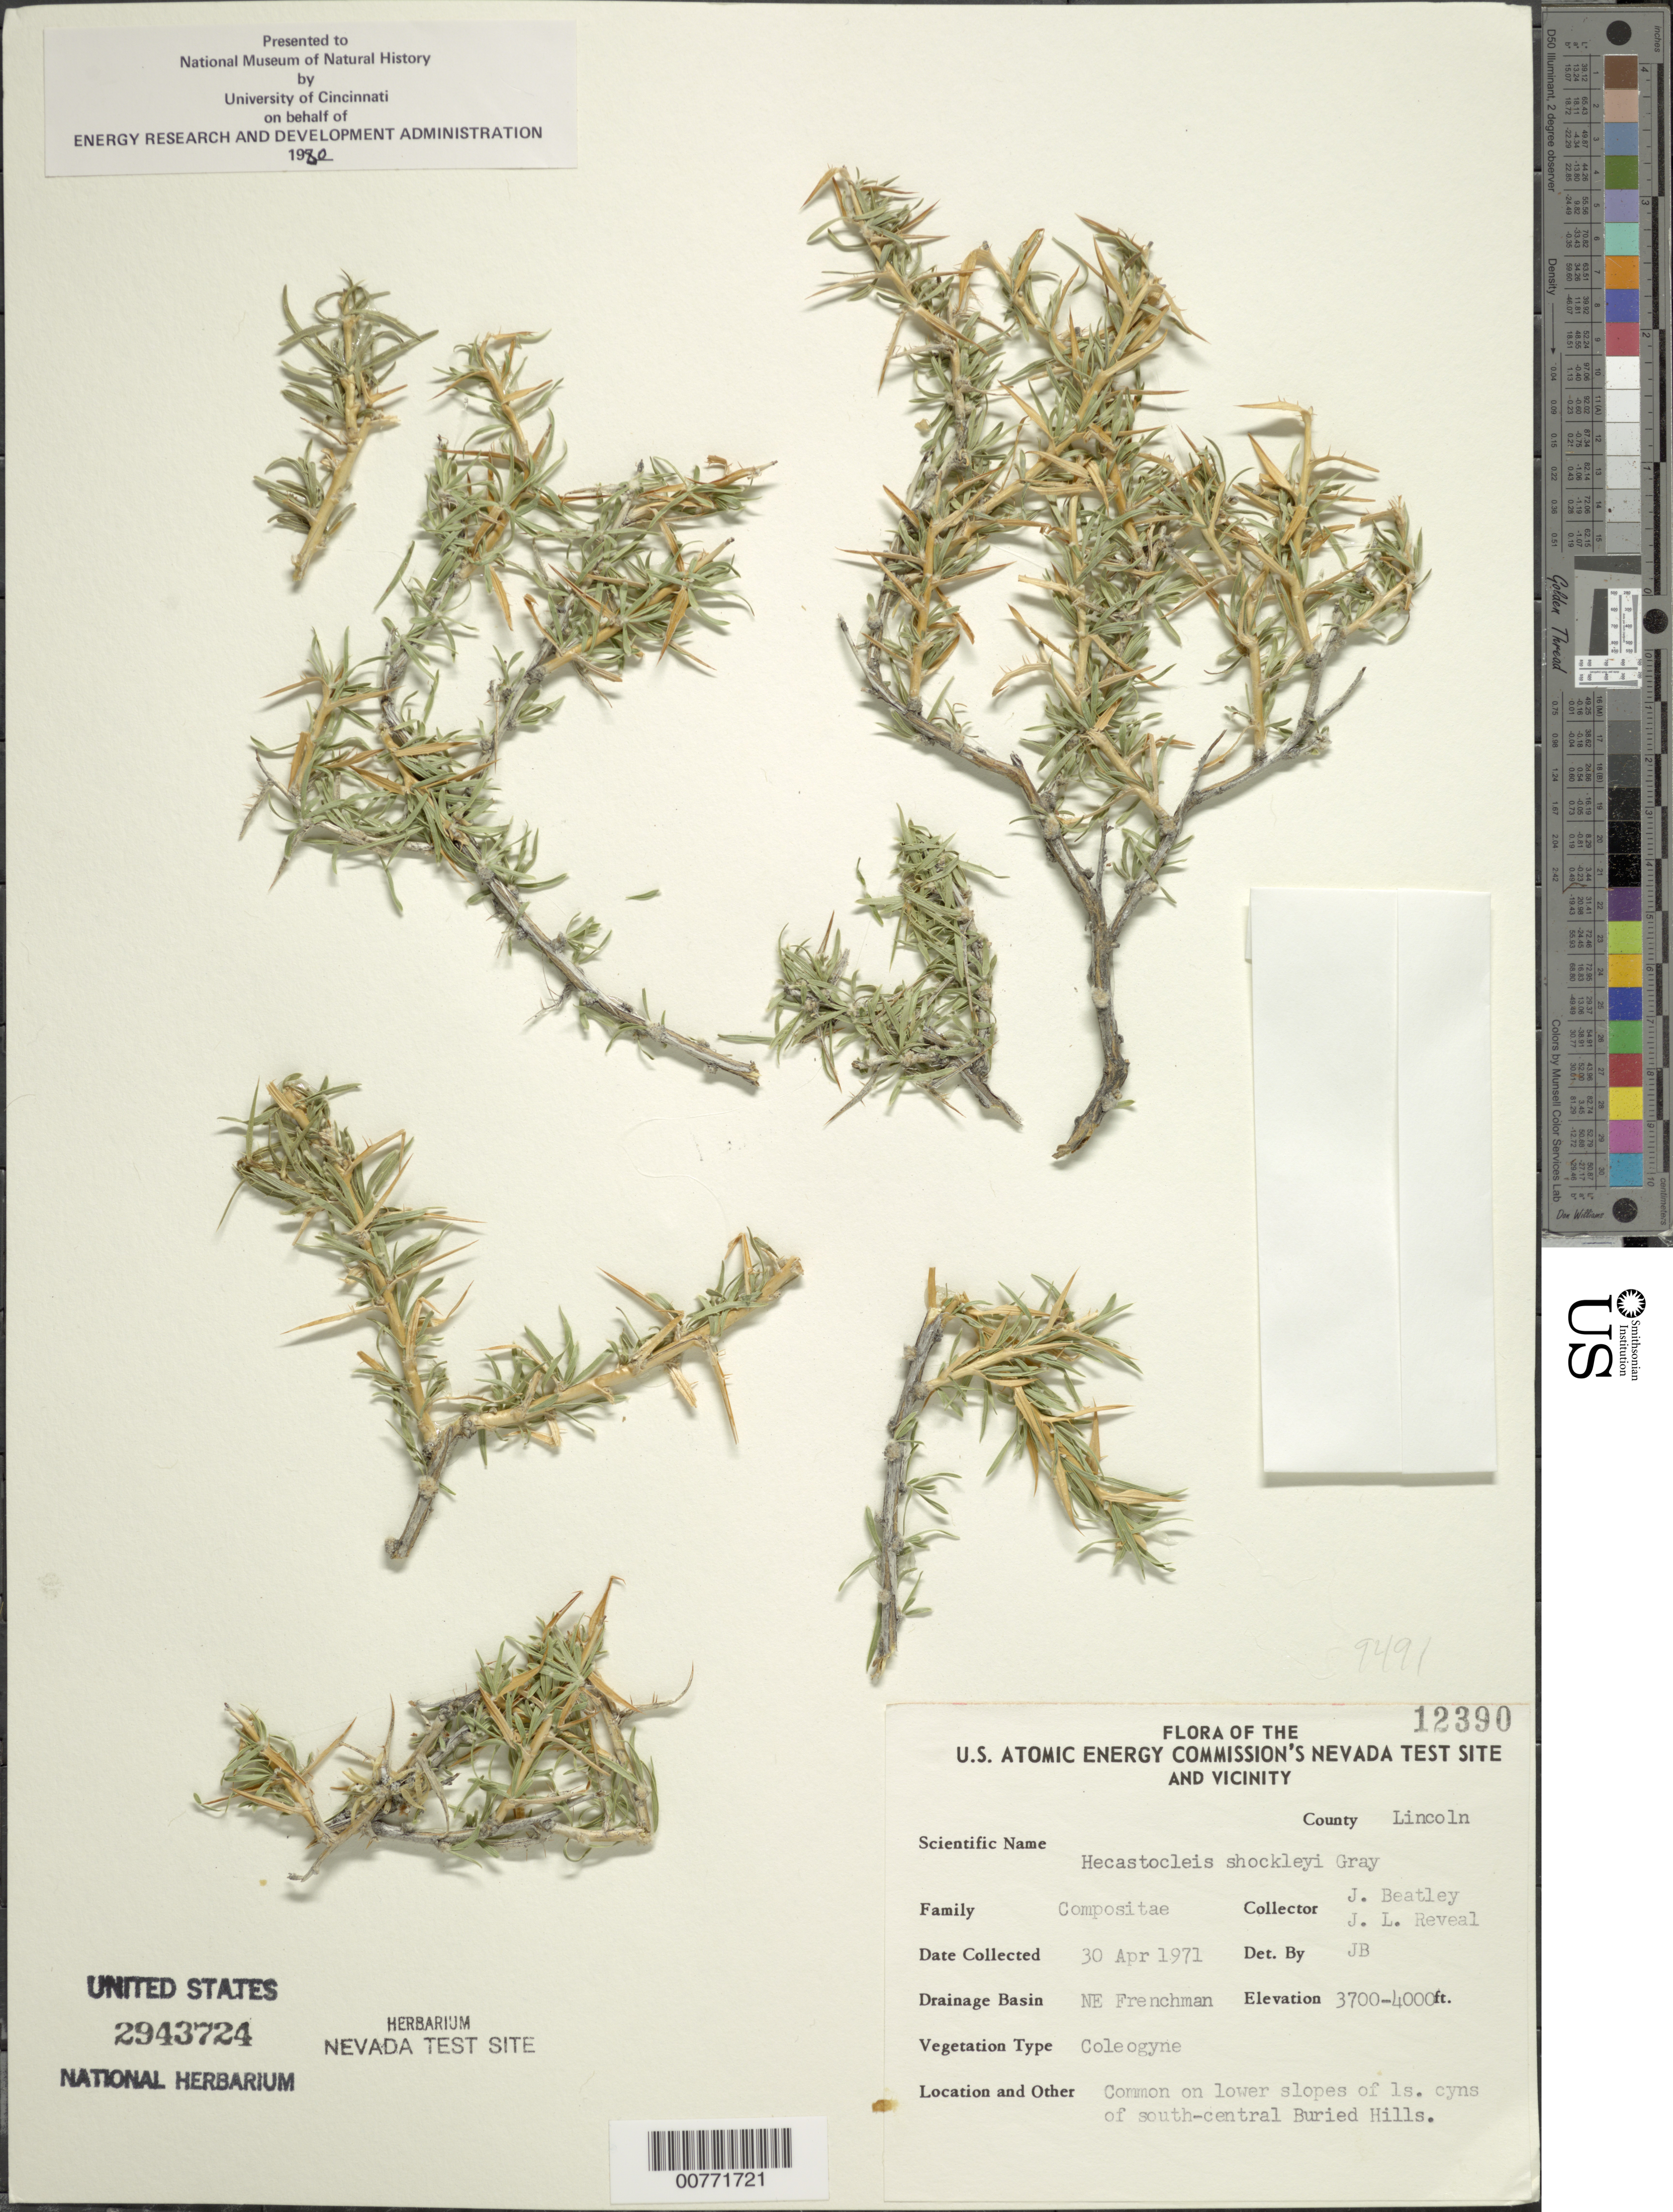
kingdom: Plantae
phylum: Tracheophyta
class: Magnoliopsida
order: Asterales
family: Asteraceae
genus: Hecastocleis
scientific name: Hecastocleis shockleyi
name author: A. Gray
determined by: J. B.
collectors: J. C. Beatley & J. L. Reveal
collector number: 12390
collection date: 1971-04-30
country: United States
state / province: Nevada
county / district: Lincoln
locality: Nevada Test Site, S-Central Buried Hills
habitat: Lower slopes of 1s. cyns; veg type: Coleogyne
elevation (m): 1128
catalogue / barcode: US 2943724